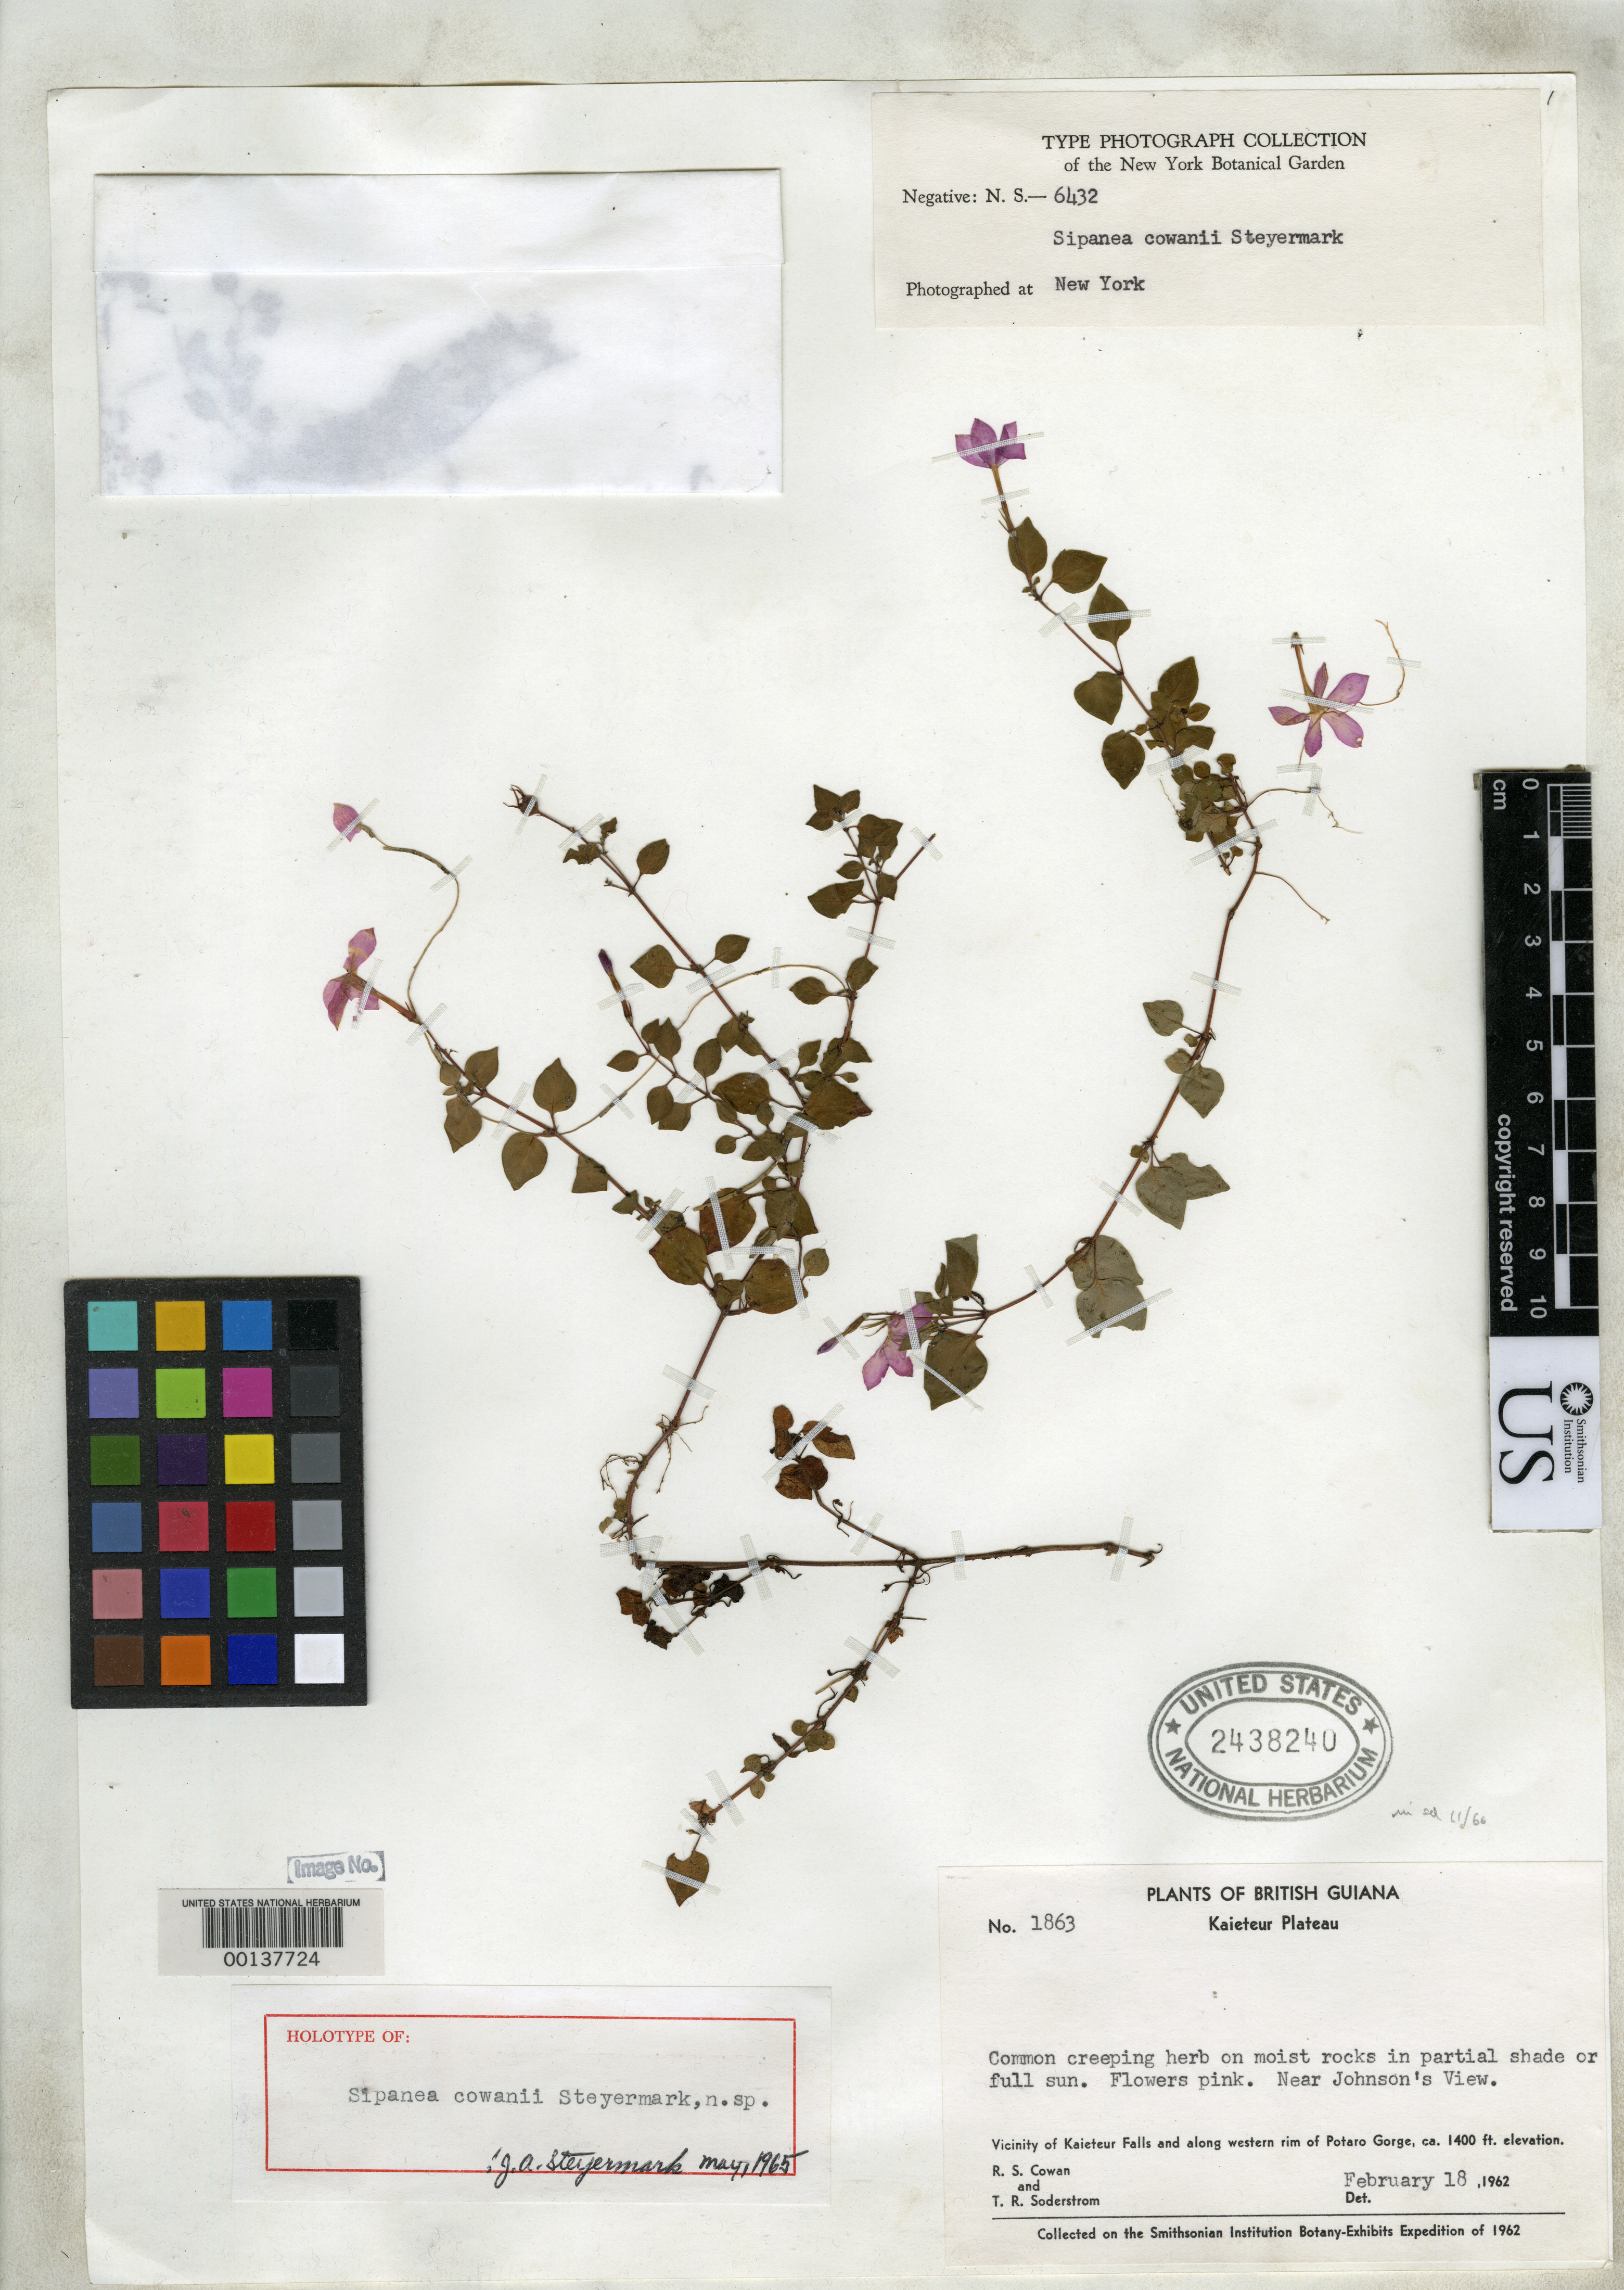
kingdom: Plantae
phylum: Tracheophyta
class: Magnoliopsida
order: Gentianales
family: Rubiaceae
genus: Sipanea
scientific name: Sipanea cowanii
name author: Steyerm.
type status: Holotype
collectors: R. S. Cowan & T. R. Soderstrom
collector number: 1863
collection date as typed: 18 Feb 1962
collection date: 1962-02-18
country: Guyana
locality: Kaieteur Falls.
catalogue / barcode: US 2438240